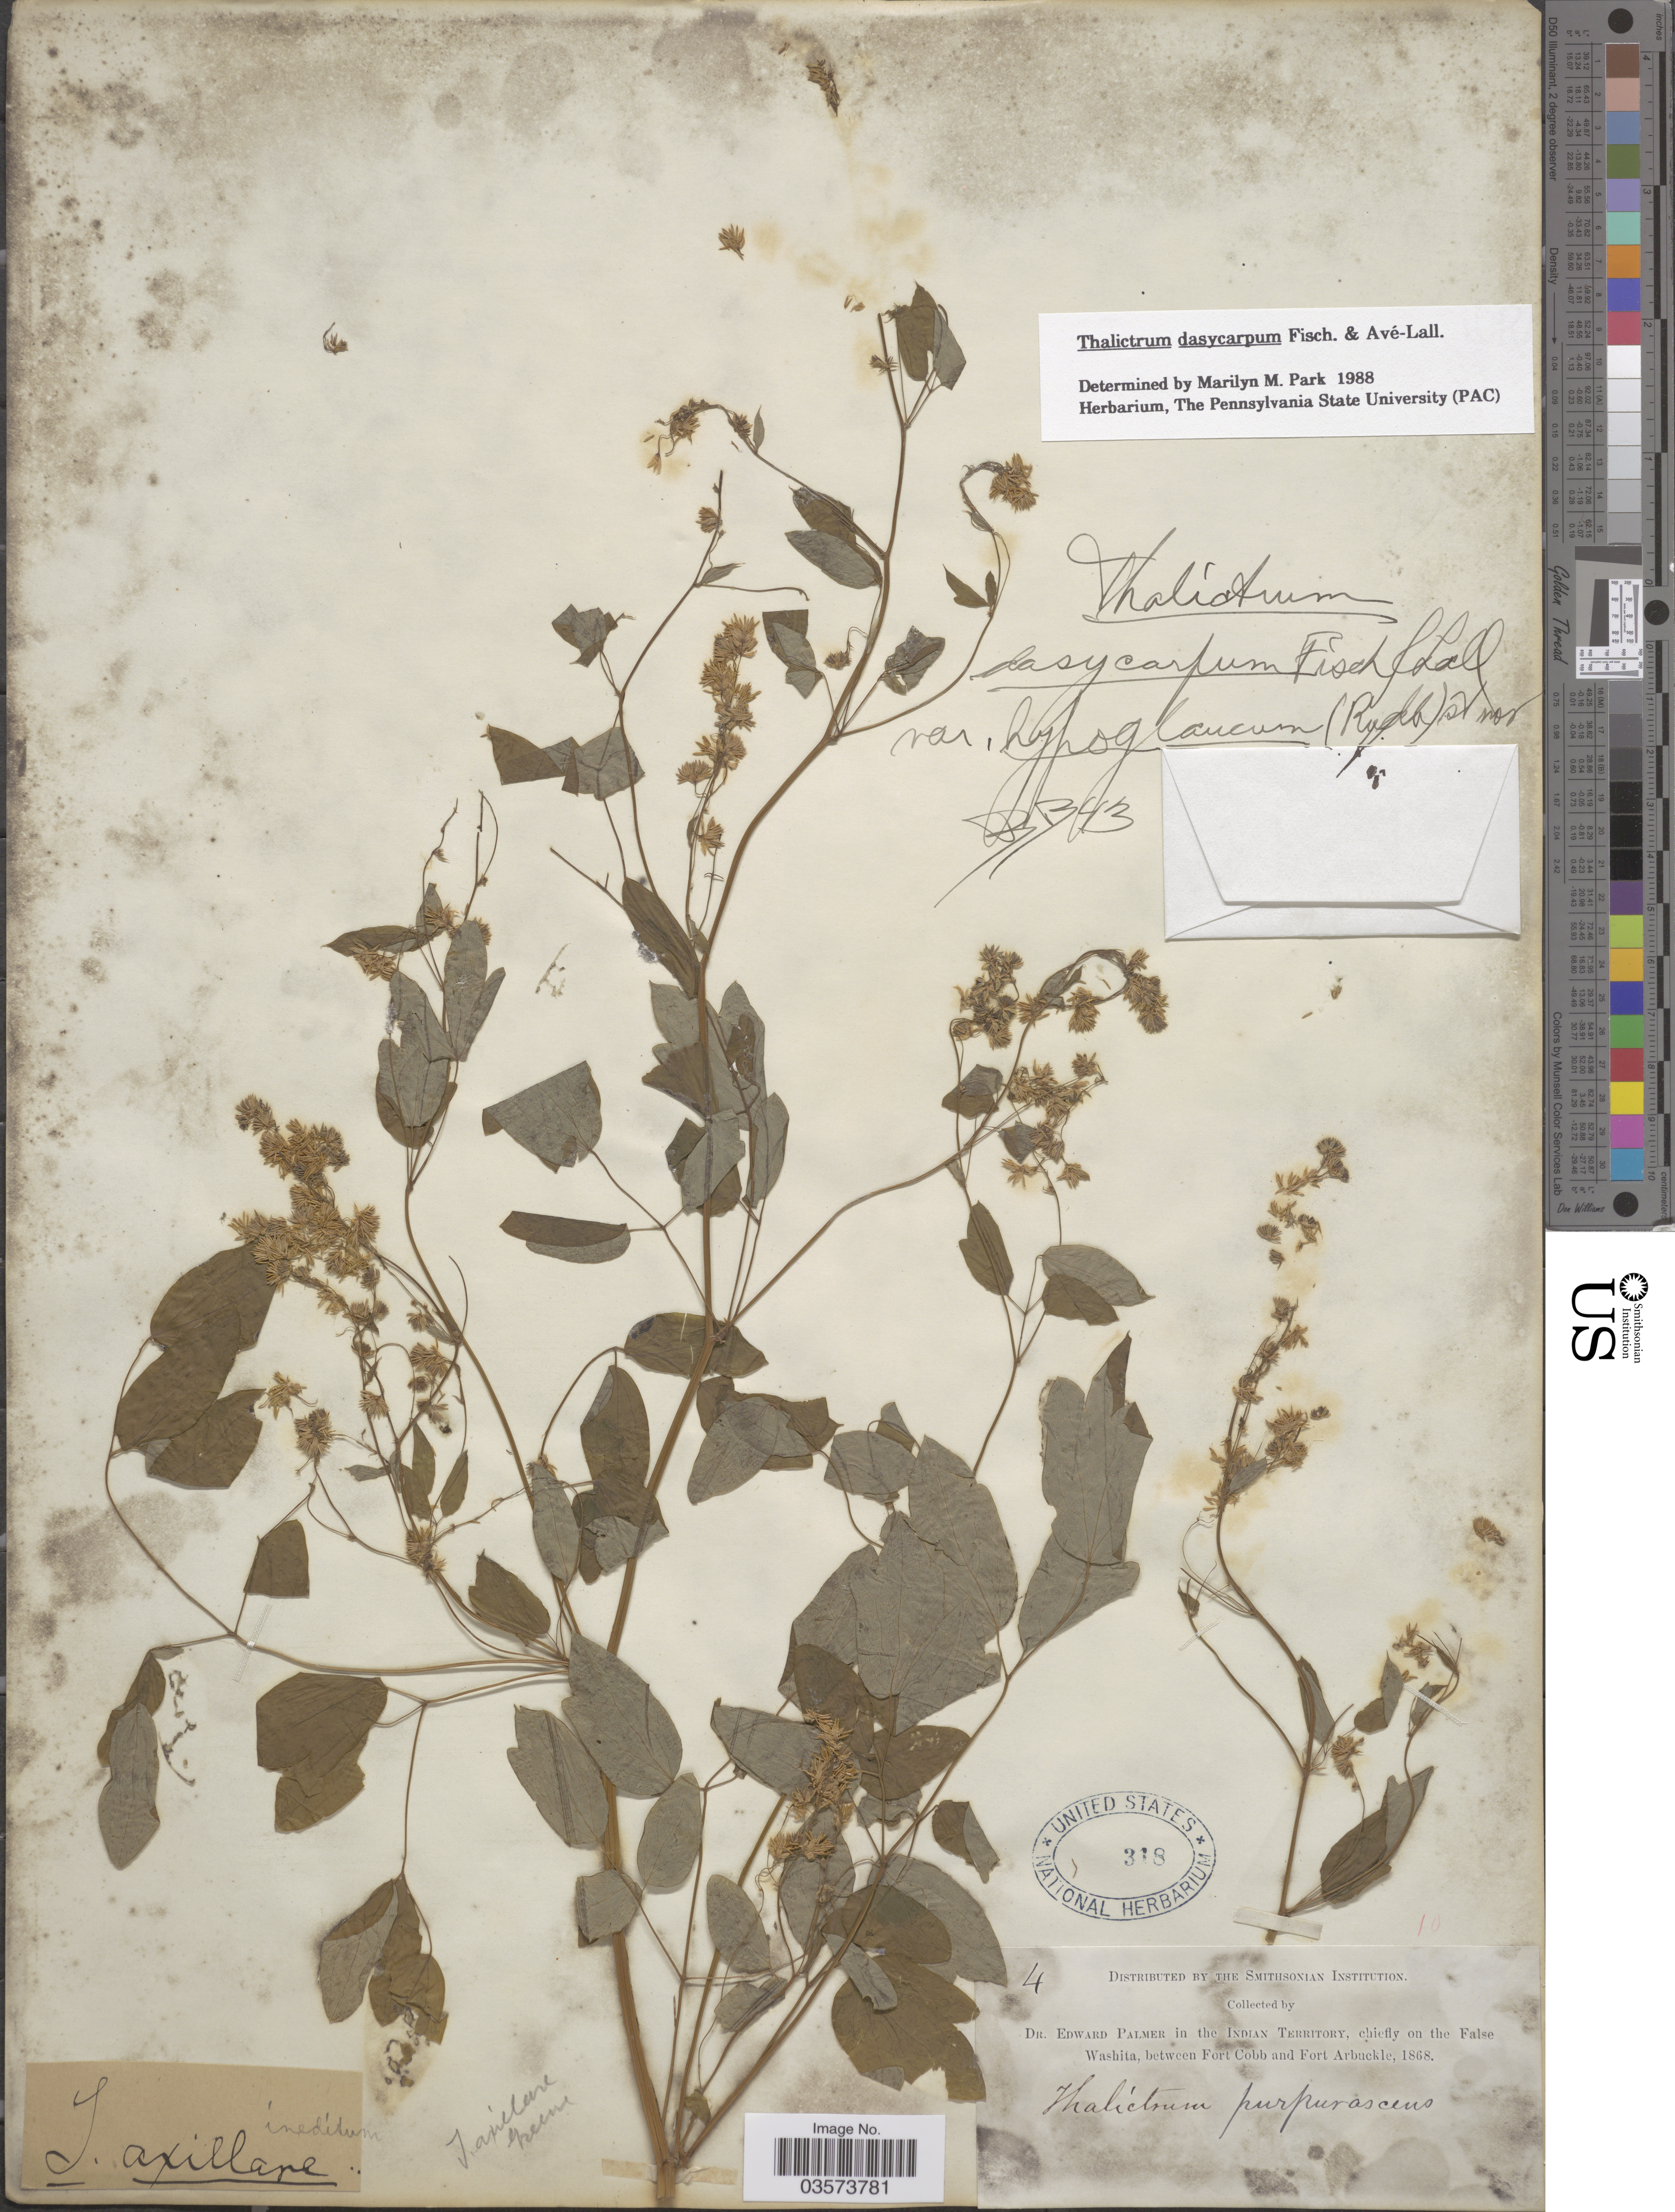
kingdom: Plantae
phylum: Tracheophyta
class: Magnoliopsida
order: Ranunculales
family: Ranunculaceae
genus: Thalictrum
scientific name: Thalictrum dasycarpum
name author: Fisch. & Avé-Lall.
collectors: E. Palmer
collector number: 4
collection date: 1868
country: United States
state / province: Oklahoma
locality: In the Indian Territory, chiefly on the False Washita, between Fort Cobb and Fort Arbuckle.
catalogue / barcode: US 318